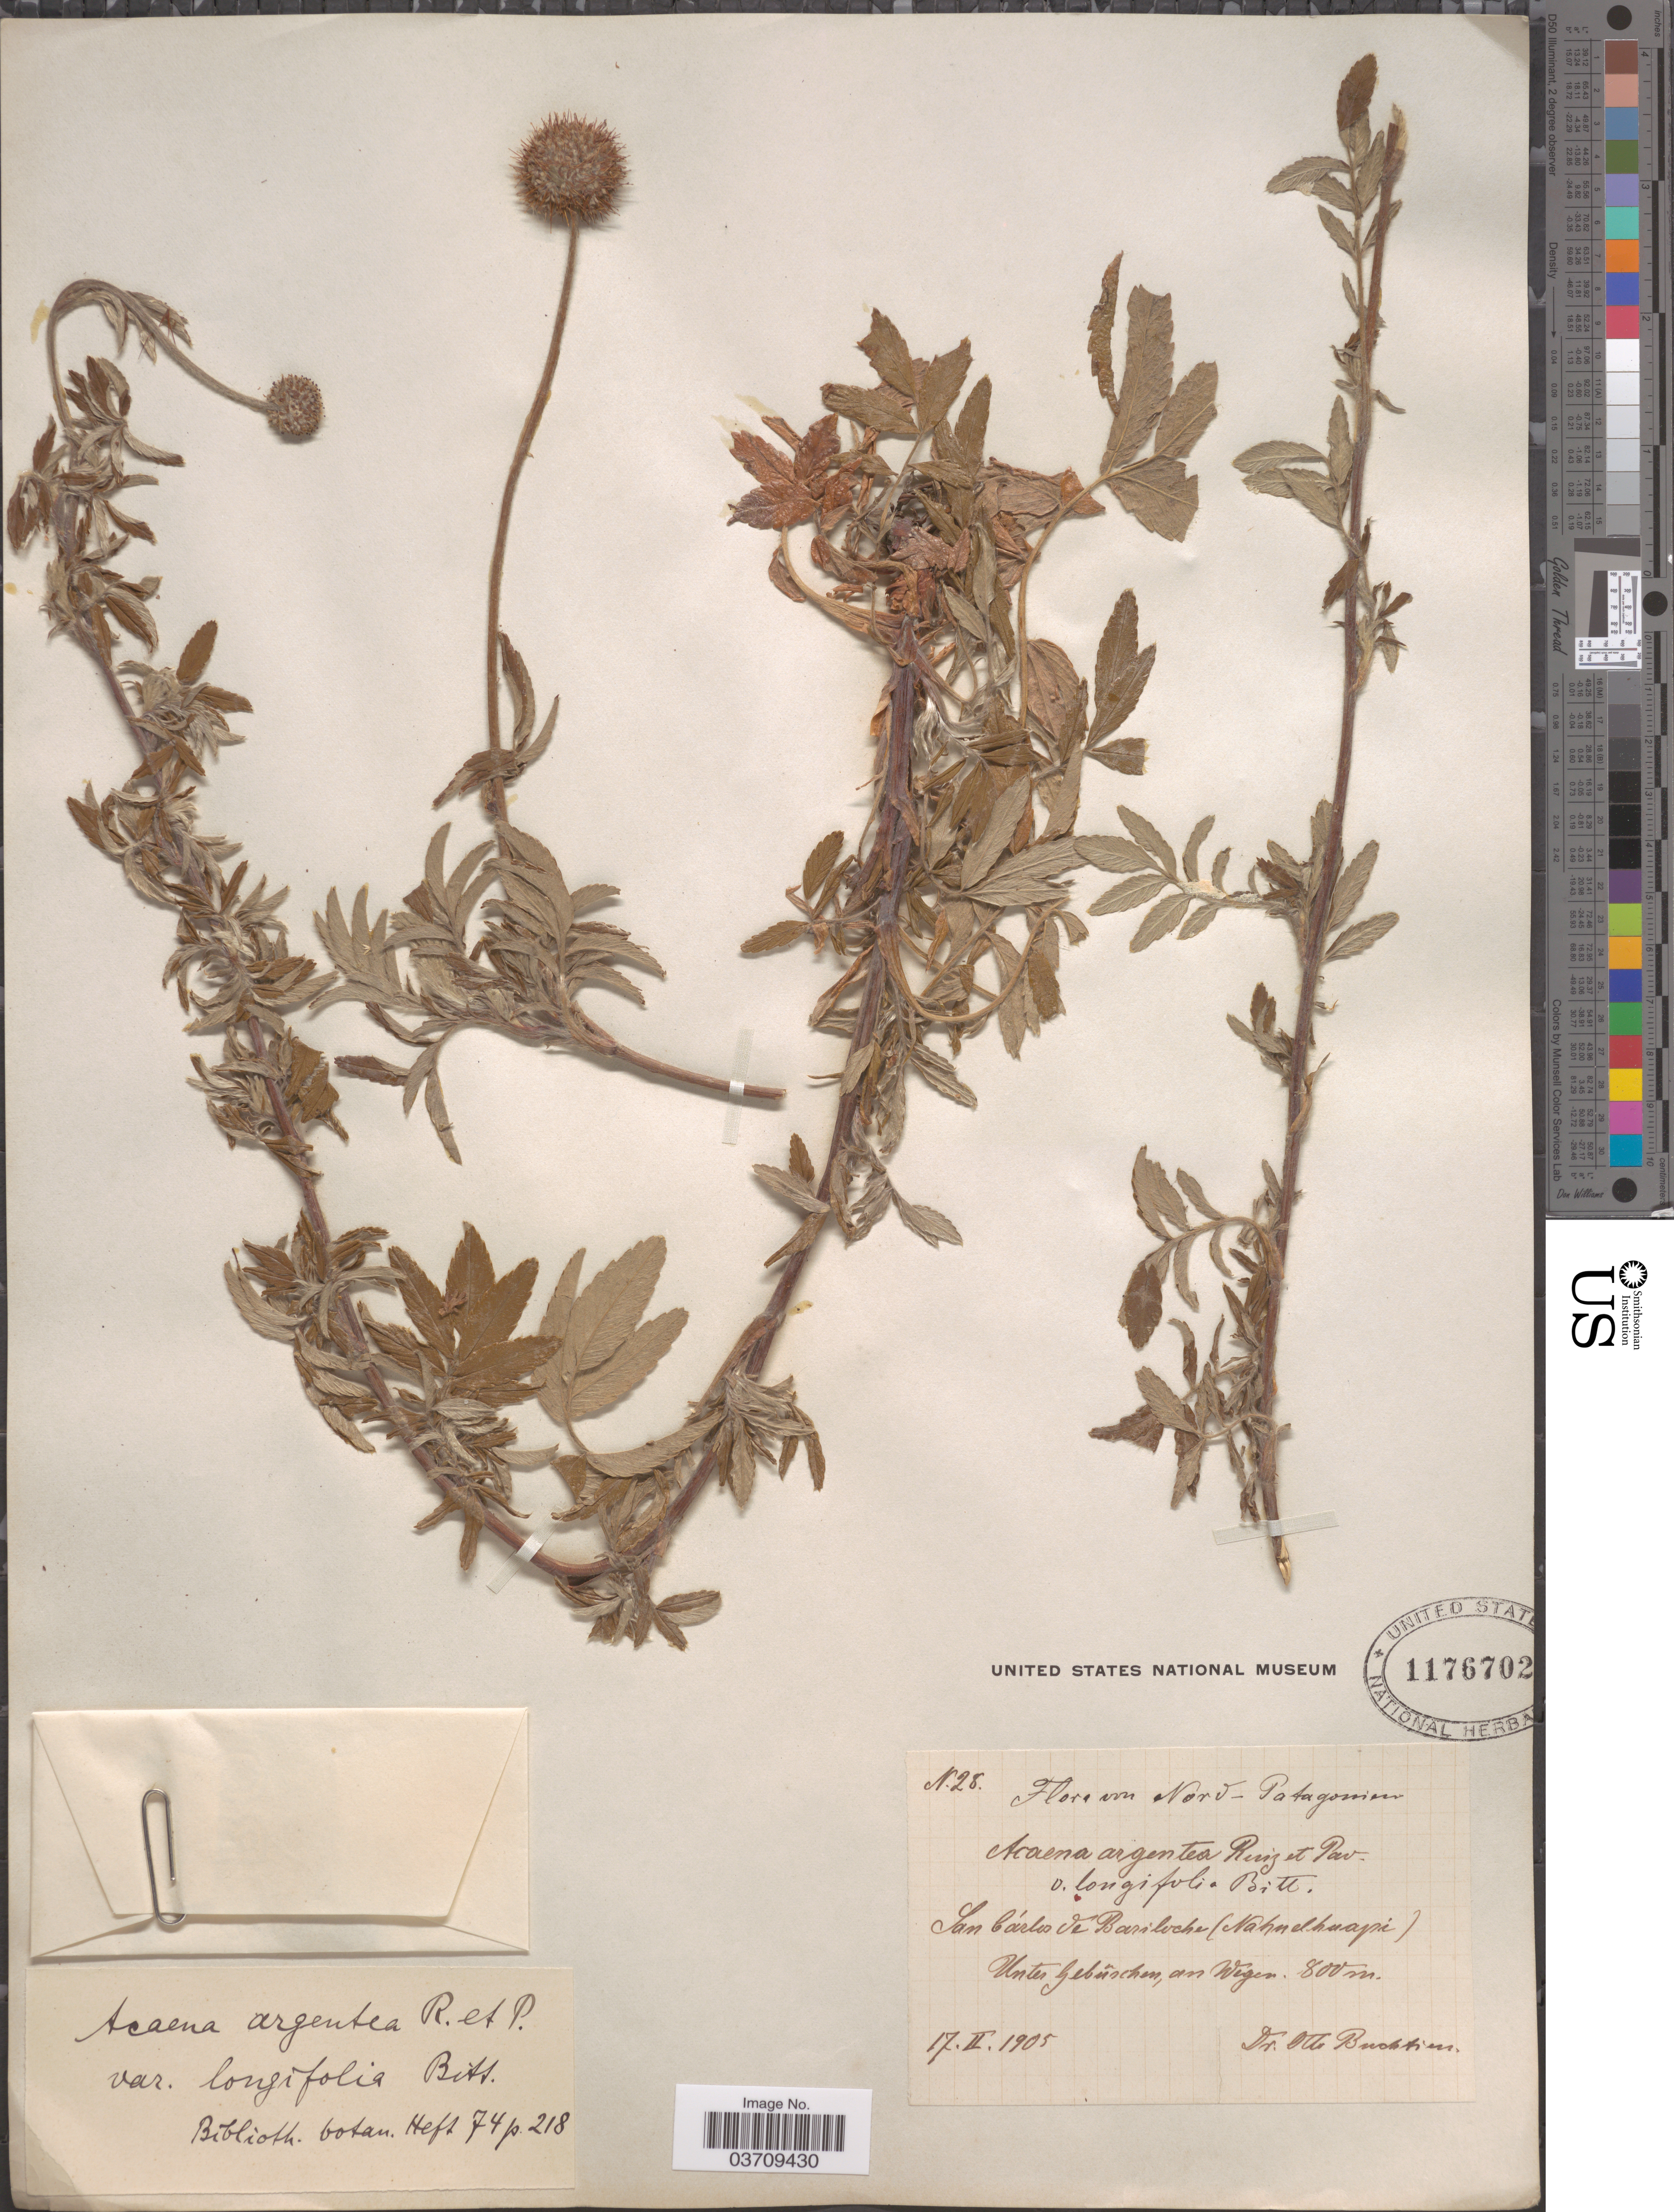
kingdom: Plantae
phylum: Tracheophyta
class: Magnoliopsida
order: Rosales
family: Rosaceae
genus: Acaena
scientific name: Acaena cylindristachya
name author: Ruiz & Pav.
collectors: O. Buchtien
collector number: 28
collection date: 1905-02-17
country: Argentina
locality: Nord-Patagonien. San Carlós de Bariloche (Nahuelhuapi).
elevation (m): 800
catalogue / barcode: US 1176702